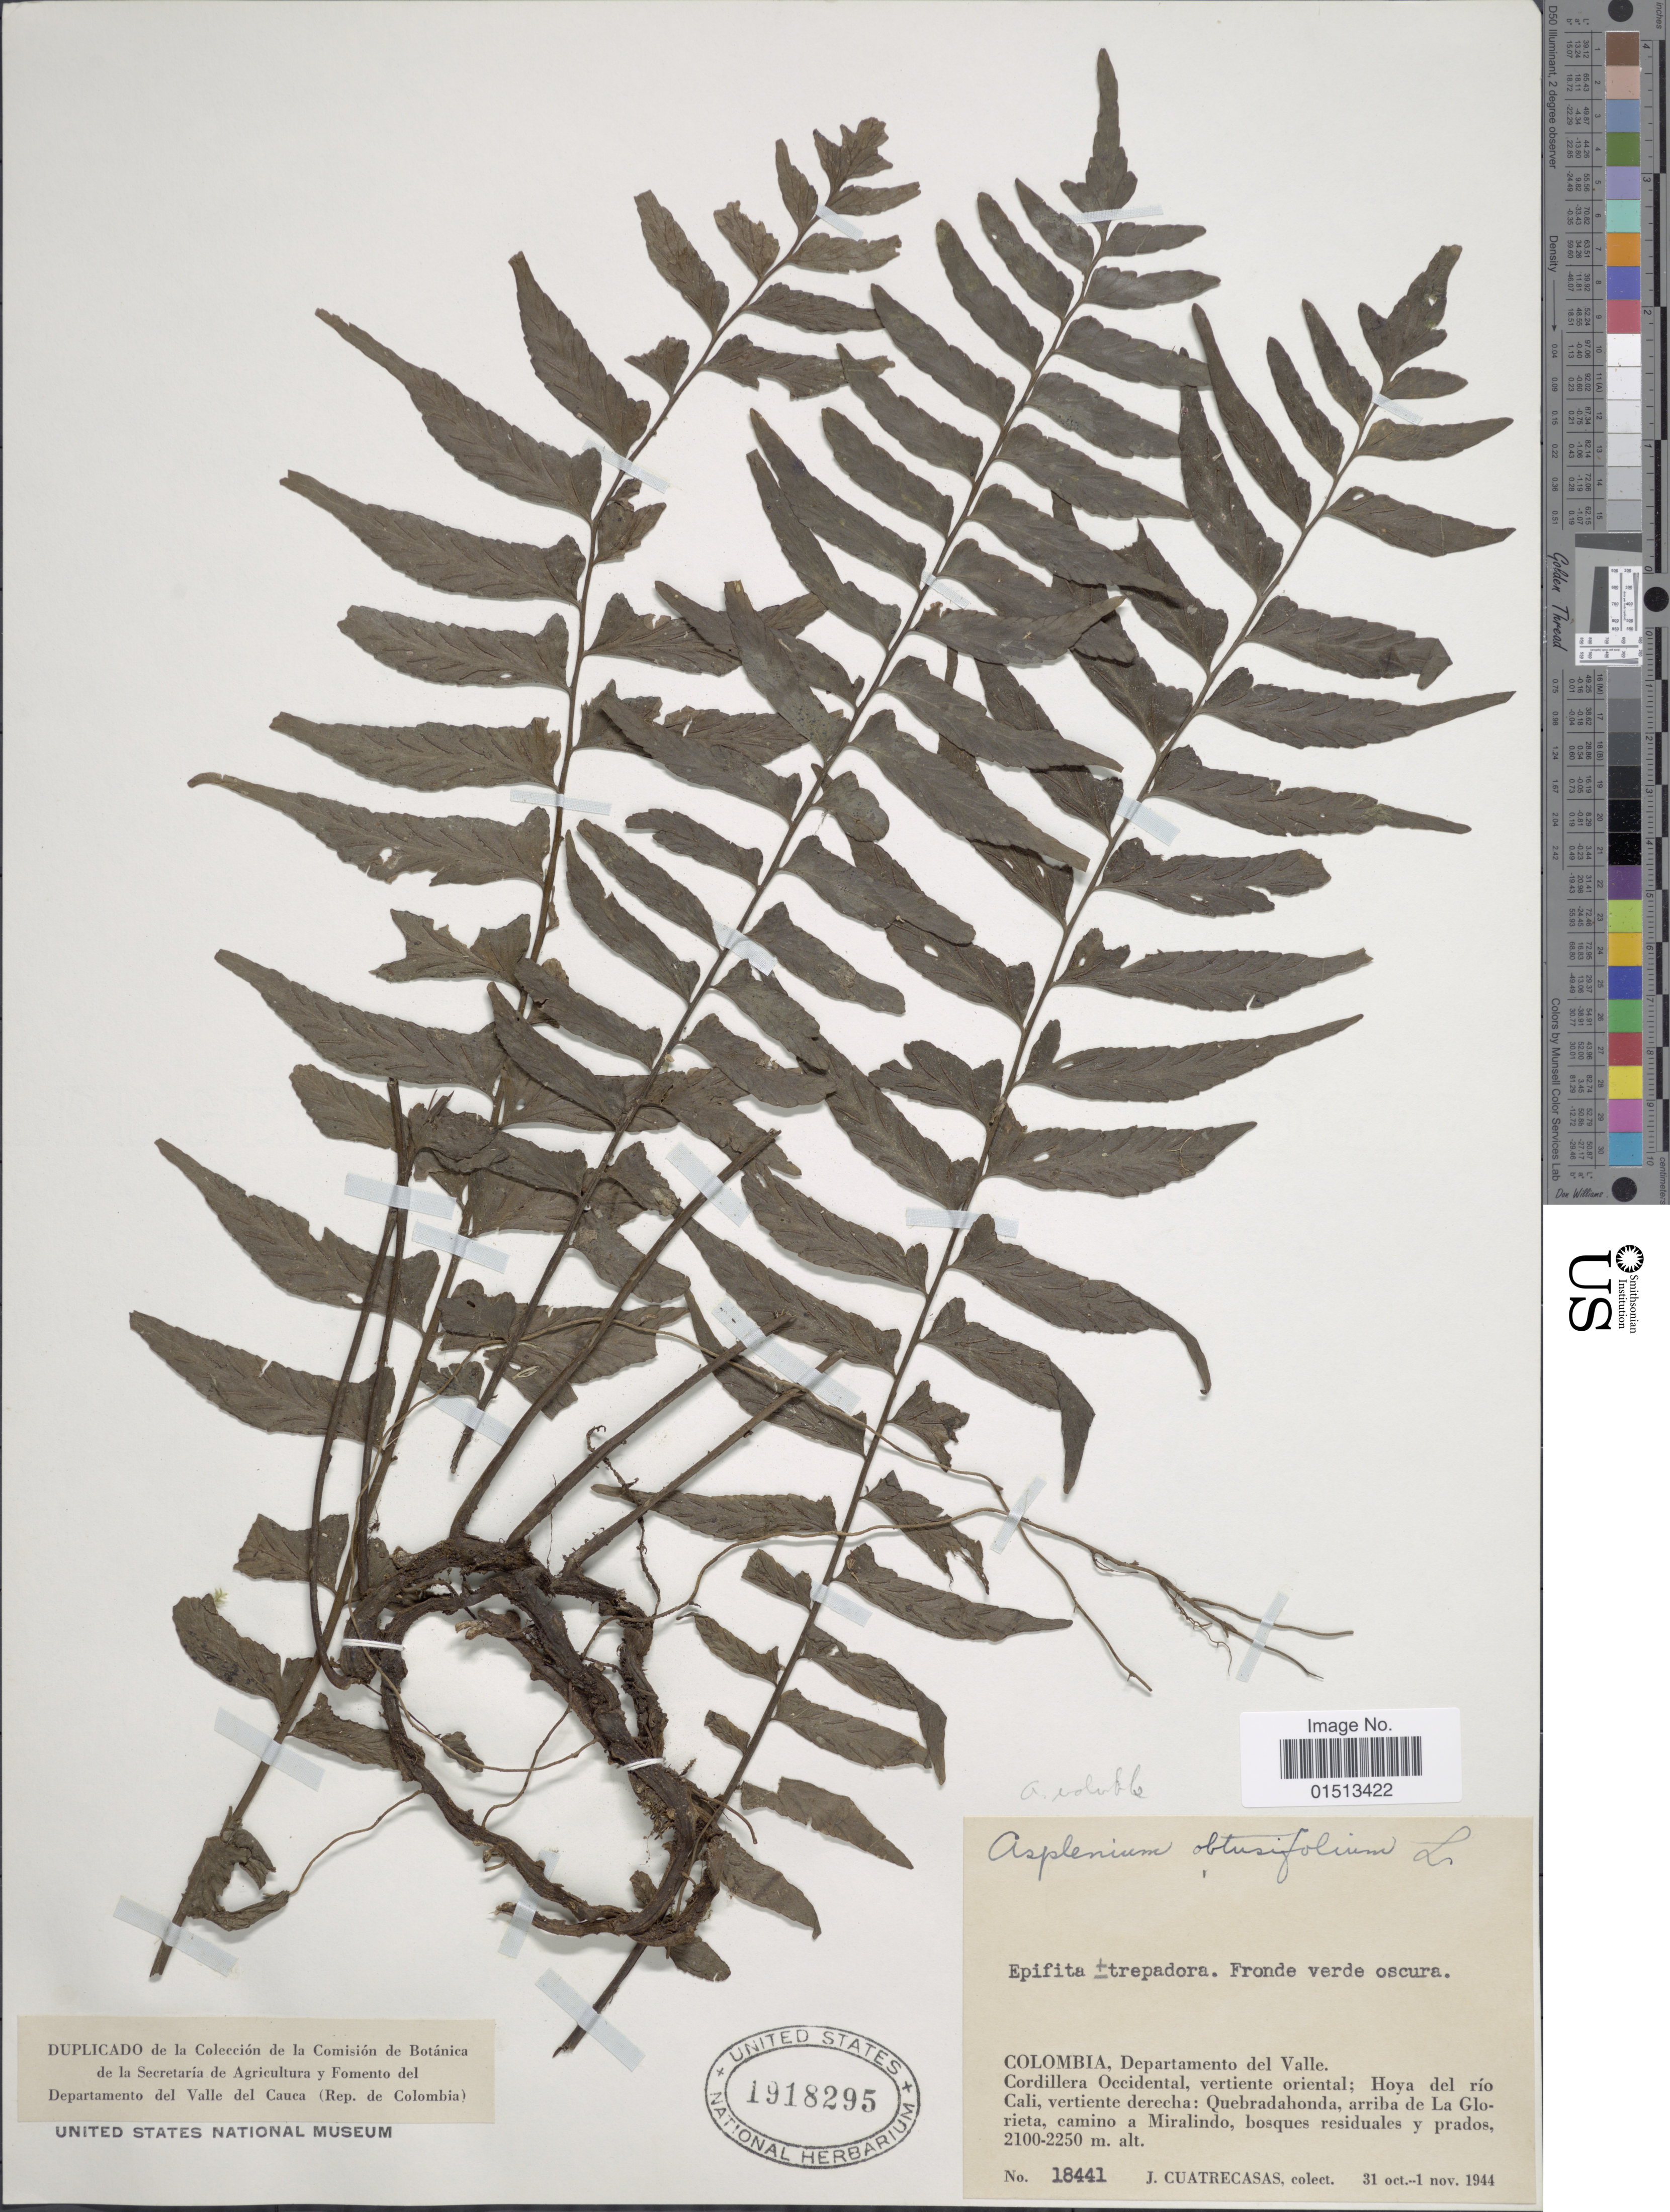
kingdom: Plantae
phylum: Tracheophyta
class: Polypodiopsida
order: Polypodiales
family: Aspleniaceae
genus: Asplenium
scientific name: Asplenium volubile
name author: N. Murak. & R.C. Moran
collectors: J. Cuatrecasas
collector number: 18441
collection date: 1944-10-31/1944-11-01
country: Colombia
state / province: Valle del Cauca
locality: Cordillera Occidental, vertiente oriental; hoya del rio Cali, vertiente derecha: Quebrada, arriba de La Glorieta, camino a Miralindo.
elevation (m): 2100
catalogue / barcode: US 1918295